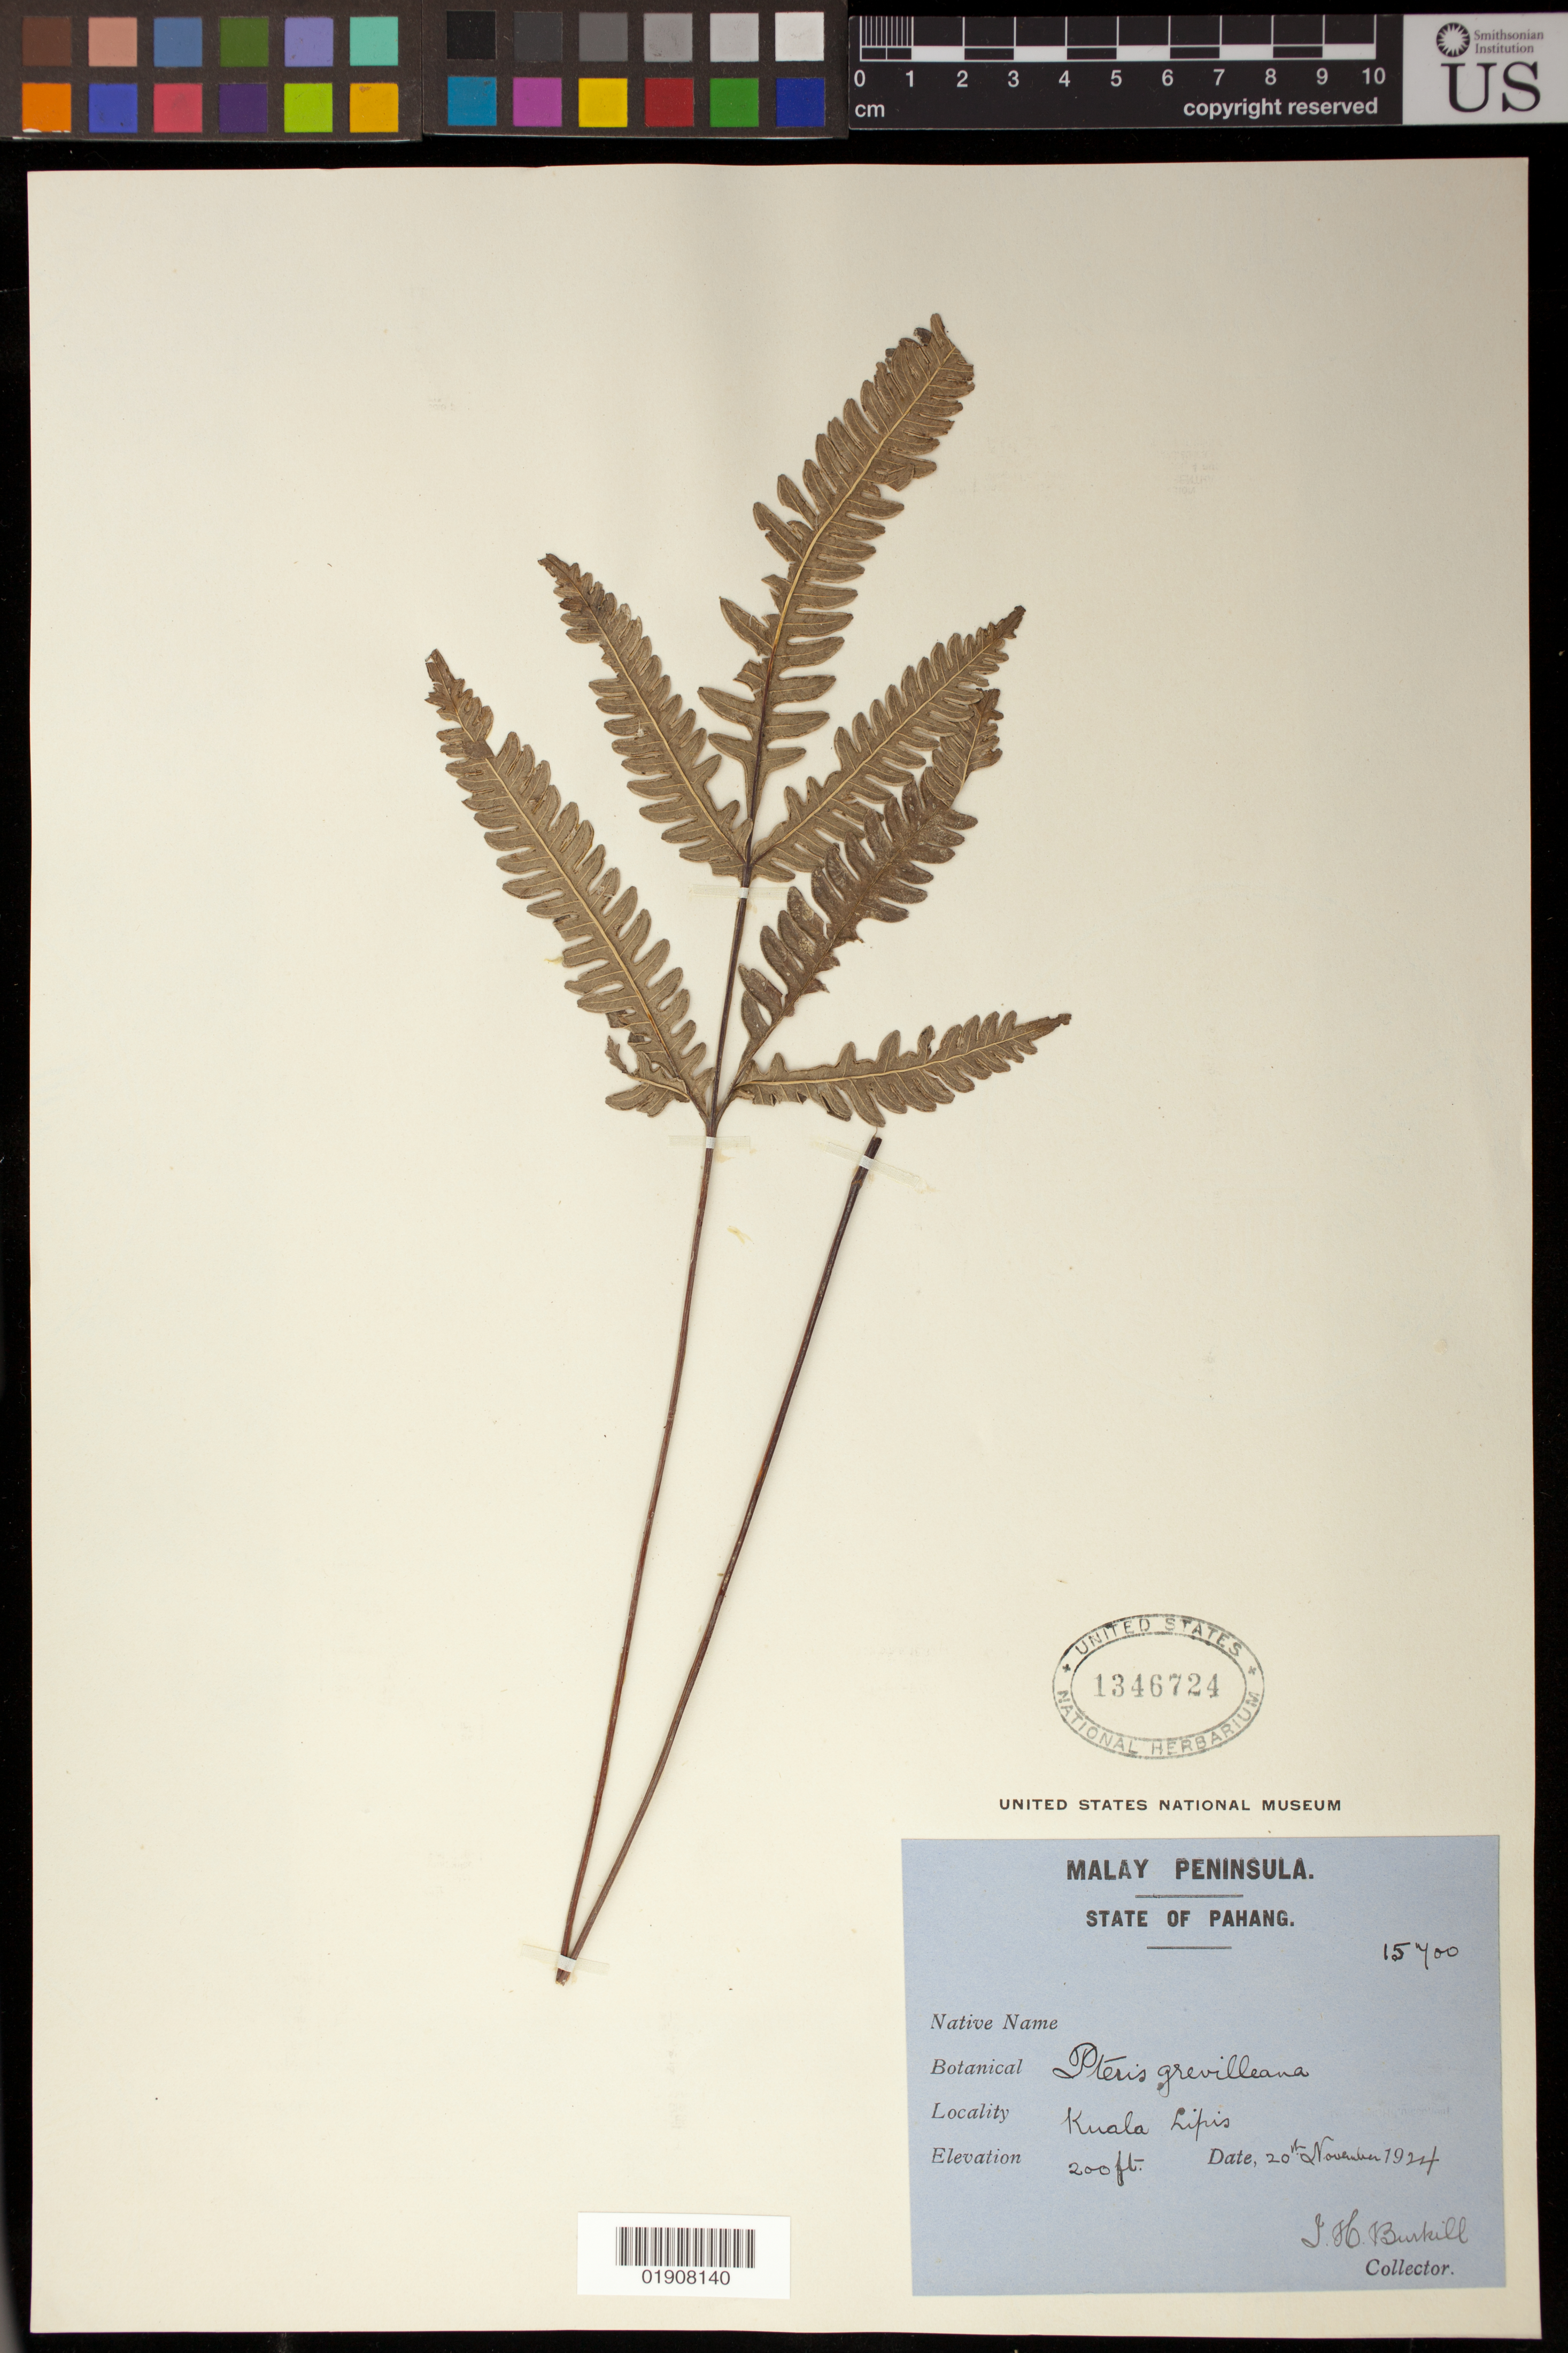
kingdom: Plantae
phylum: Tracheophyta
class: Polypodiopsida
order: Polypodiales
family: Pteridaceae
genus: Pteris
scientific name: Pteris grevilleana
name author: Wall. ex J. Agardh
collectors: I. H. Burkill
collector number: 15400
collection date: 1924-11-20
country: Malaysia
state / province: Pahang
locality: Malay Peninsula, State of Pahang, Kuala Lipis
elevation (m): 61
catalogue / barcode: US 1346724